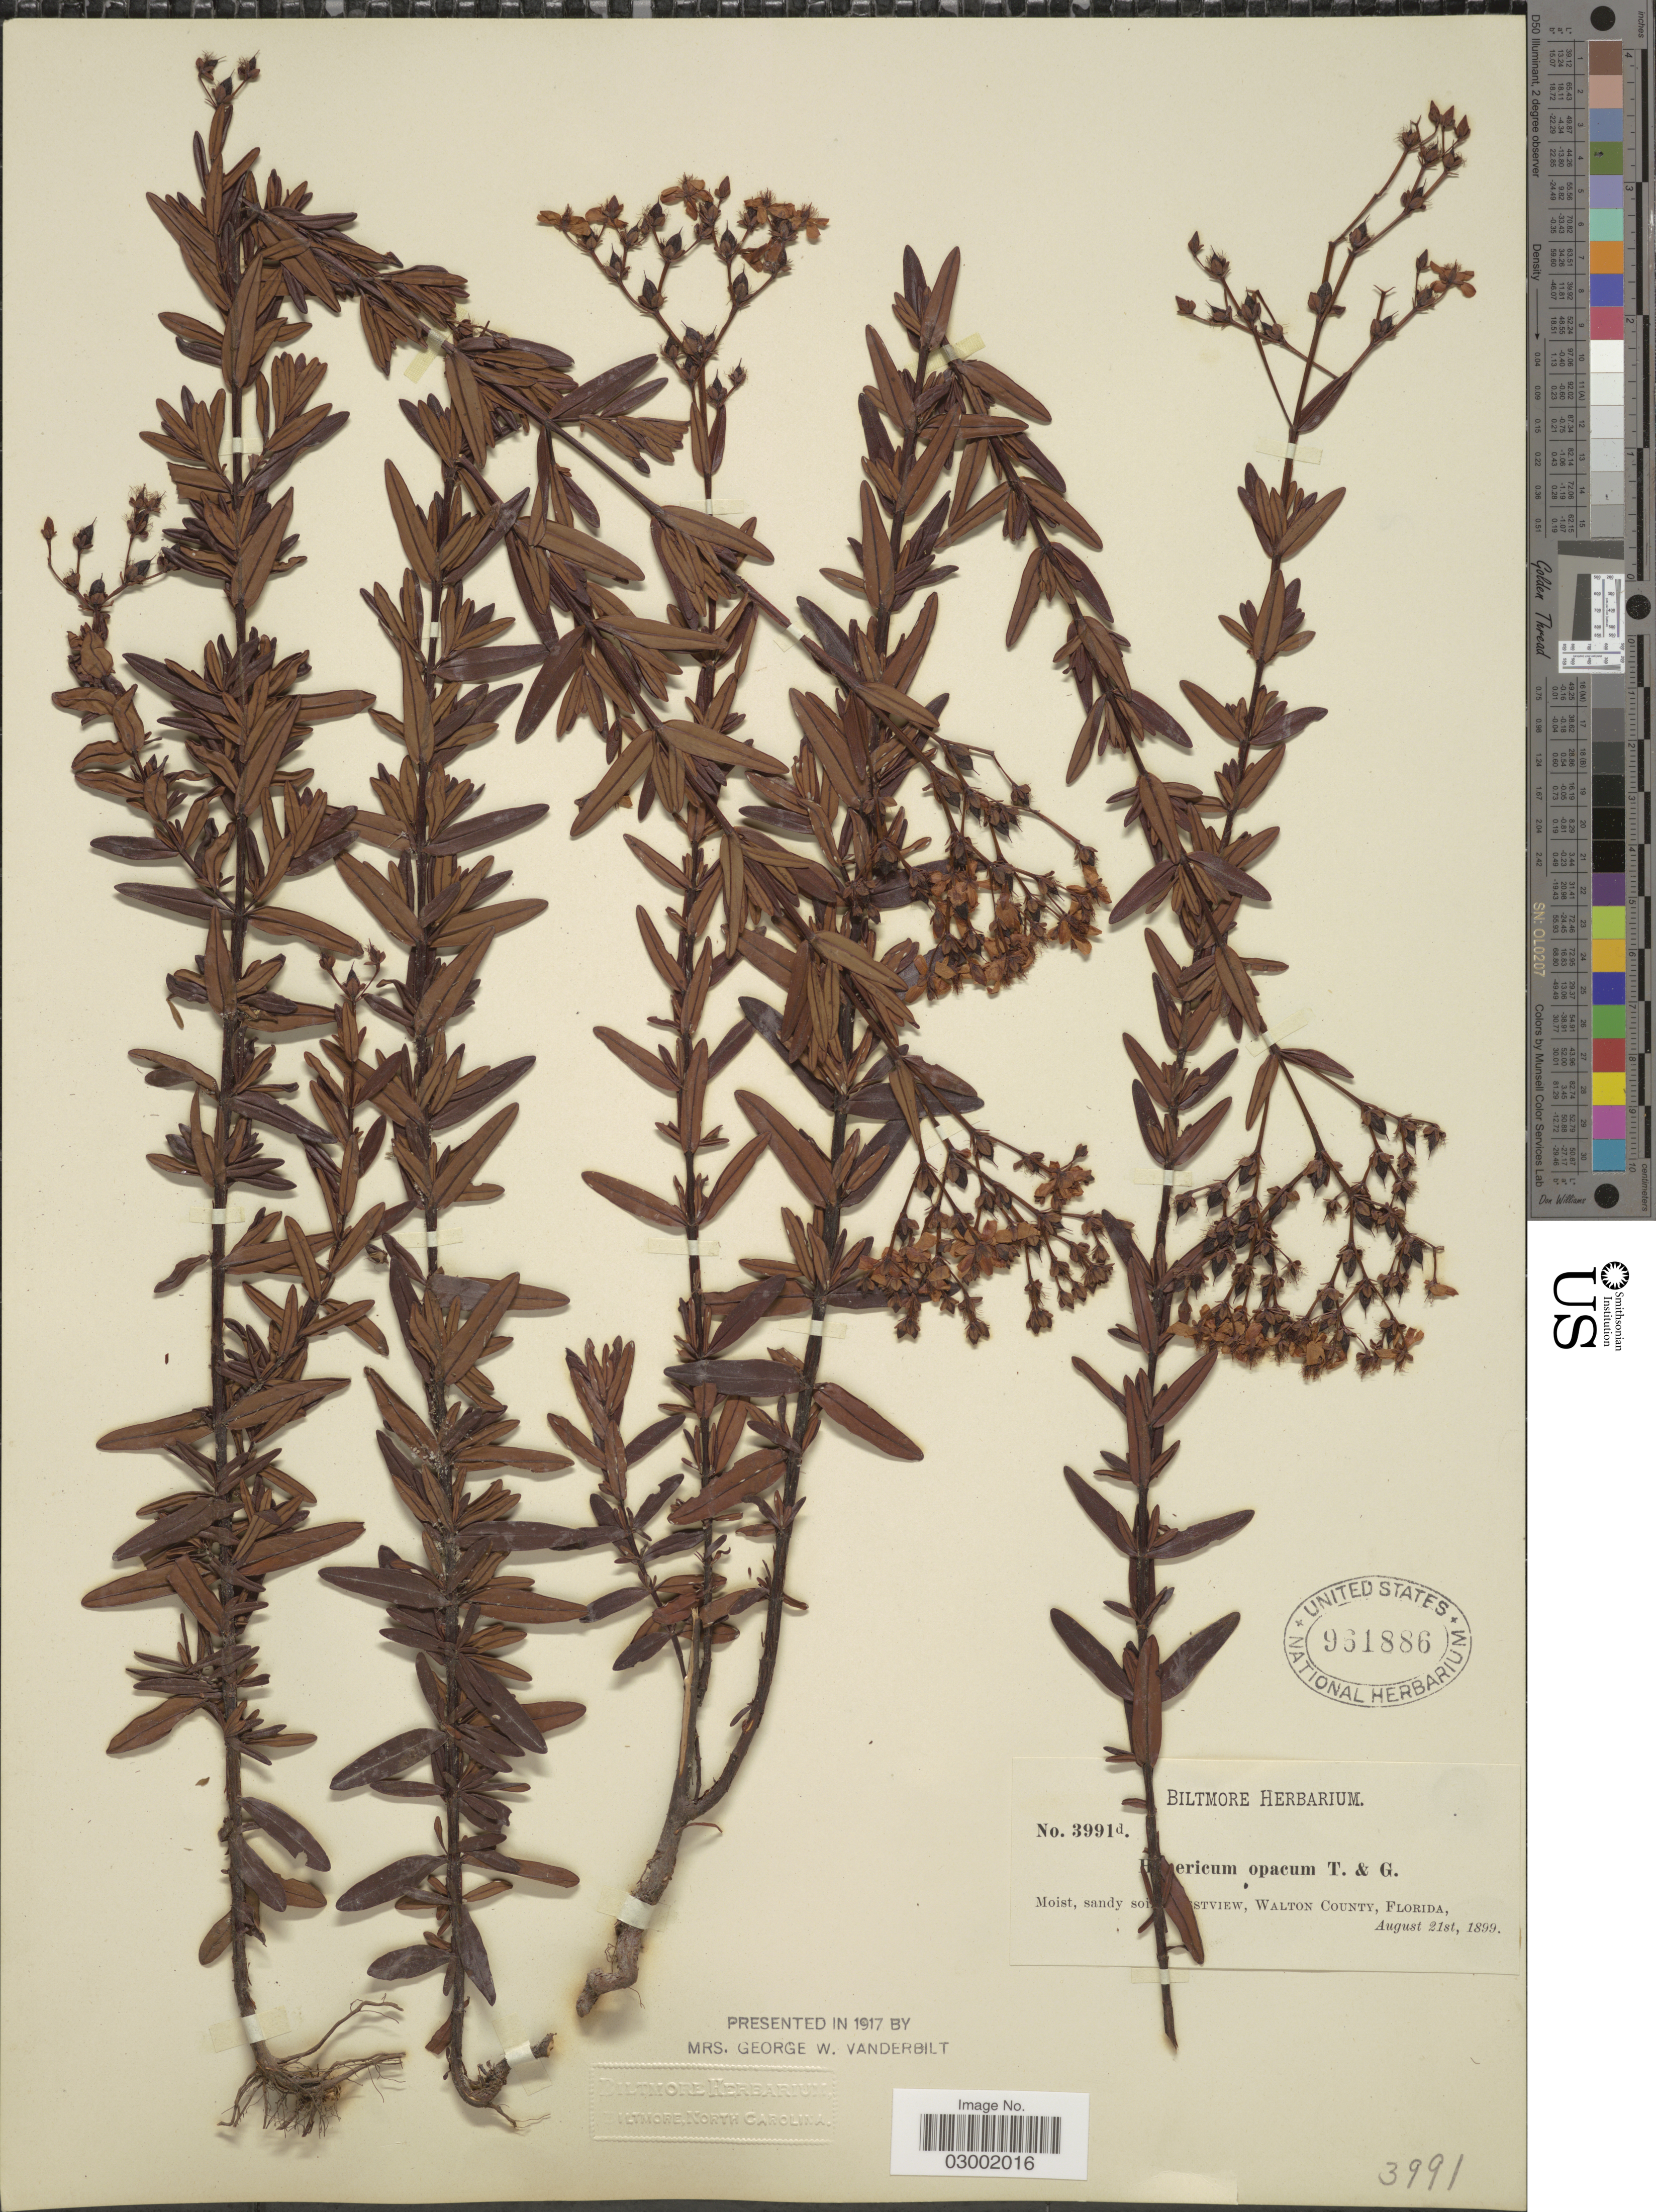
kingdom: Plantae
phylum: Tracheophyta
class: Magnoliopsida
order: Malpighiales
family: Hypericaceae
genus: Hypericum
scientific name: Hypericum opacum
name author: Torr. & A. Gray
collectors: ex herb. Biltmore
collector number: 3991d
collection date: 1899-08-21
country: United States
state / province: Florida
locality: Moist, sandy soi[illegible text] [illegible text]stview, Walton County.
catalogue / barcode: US 961886